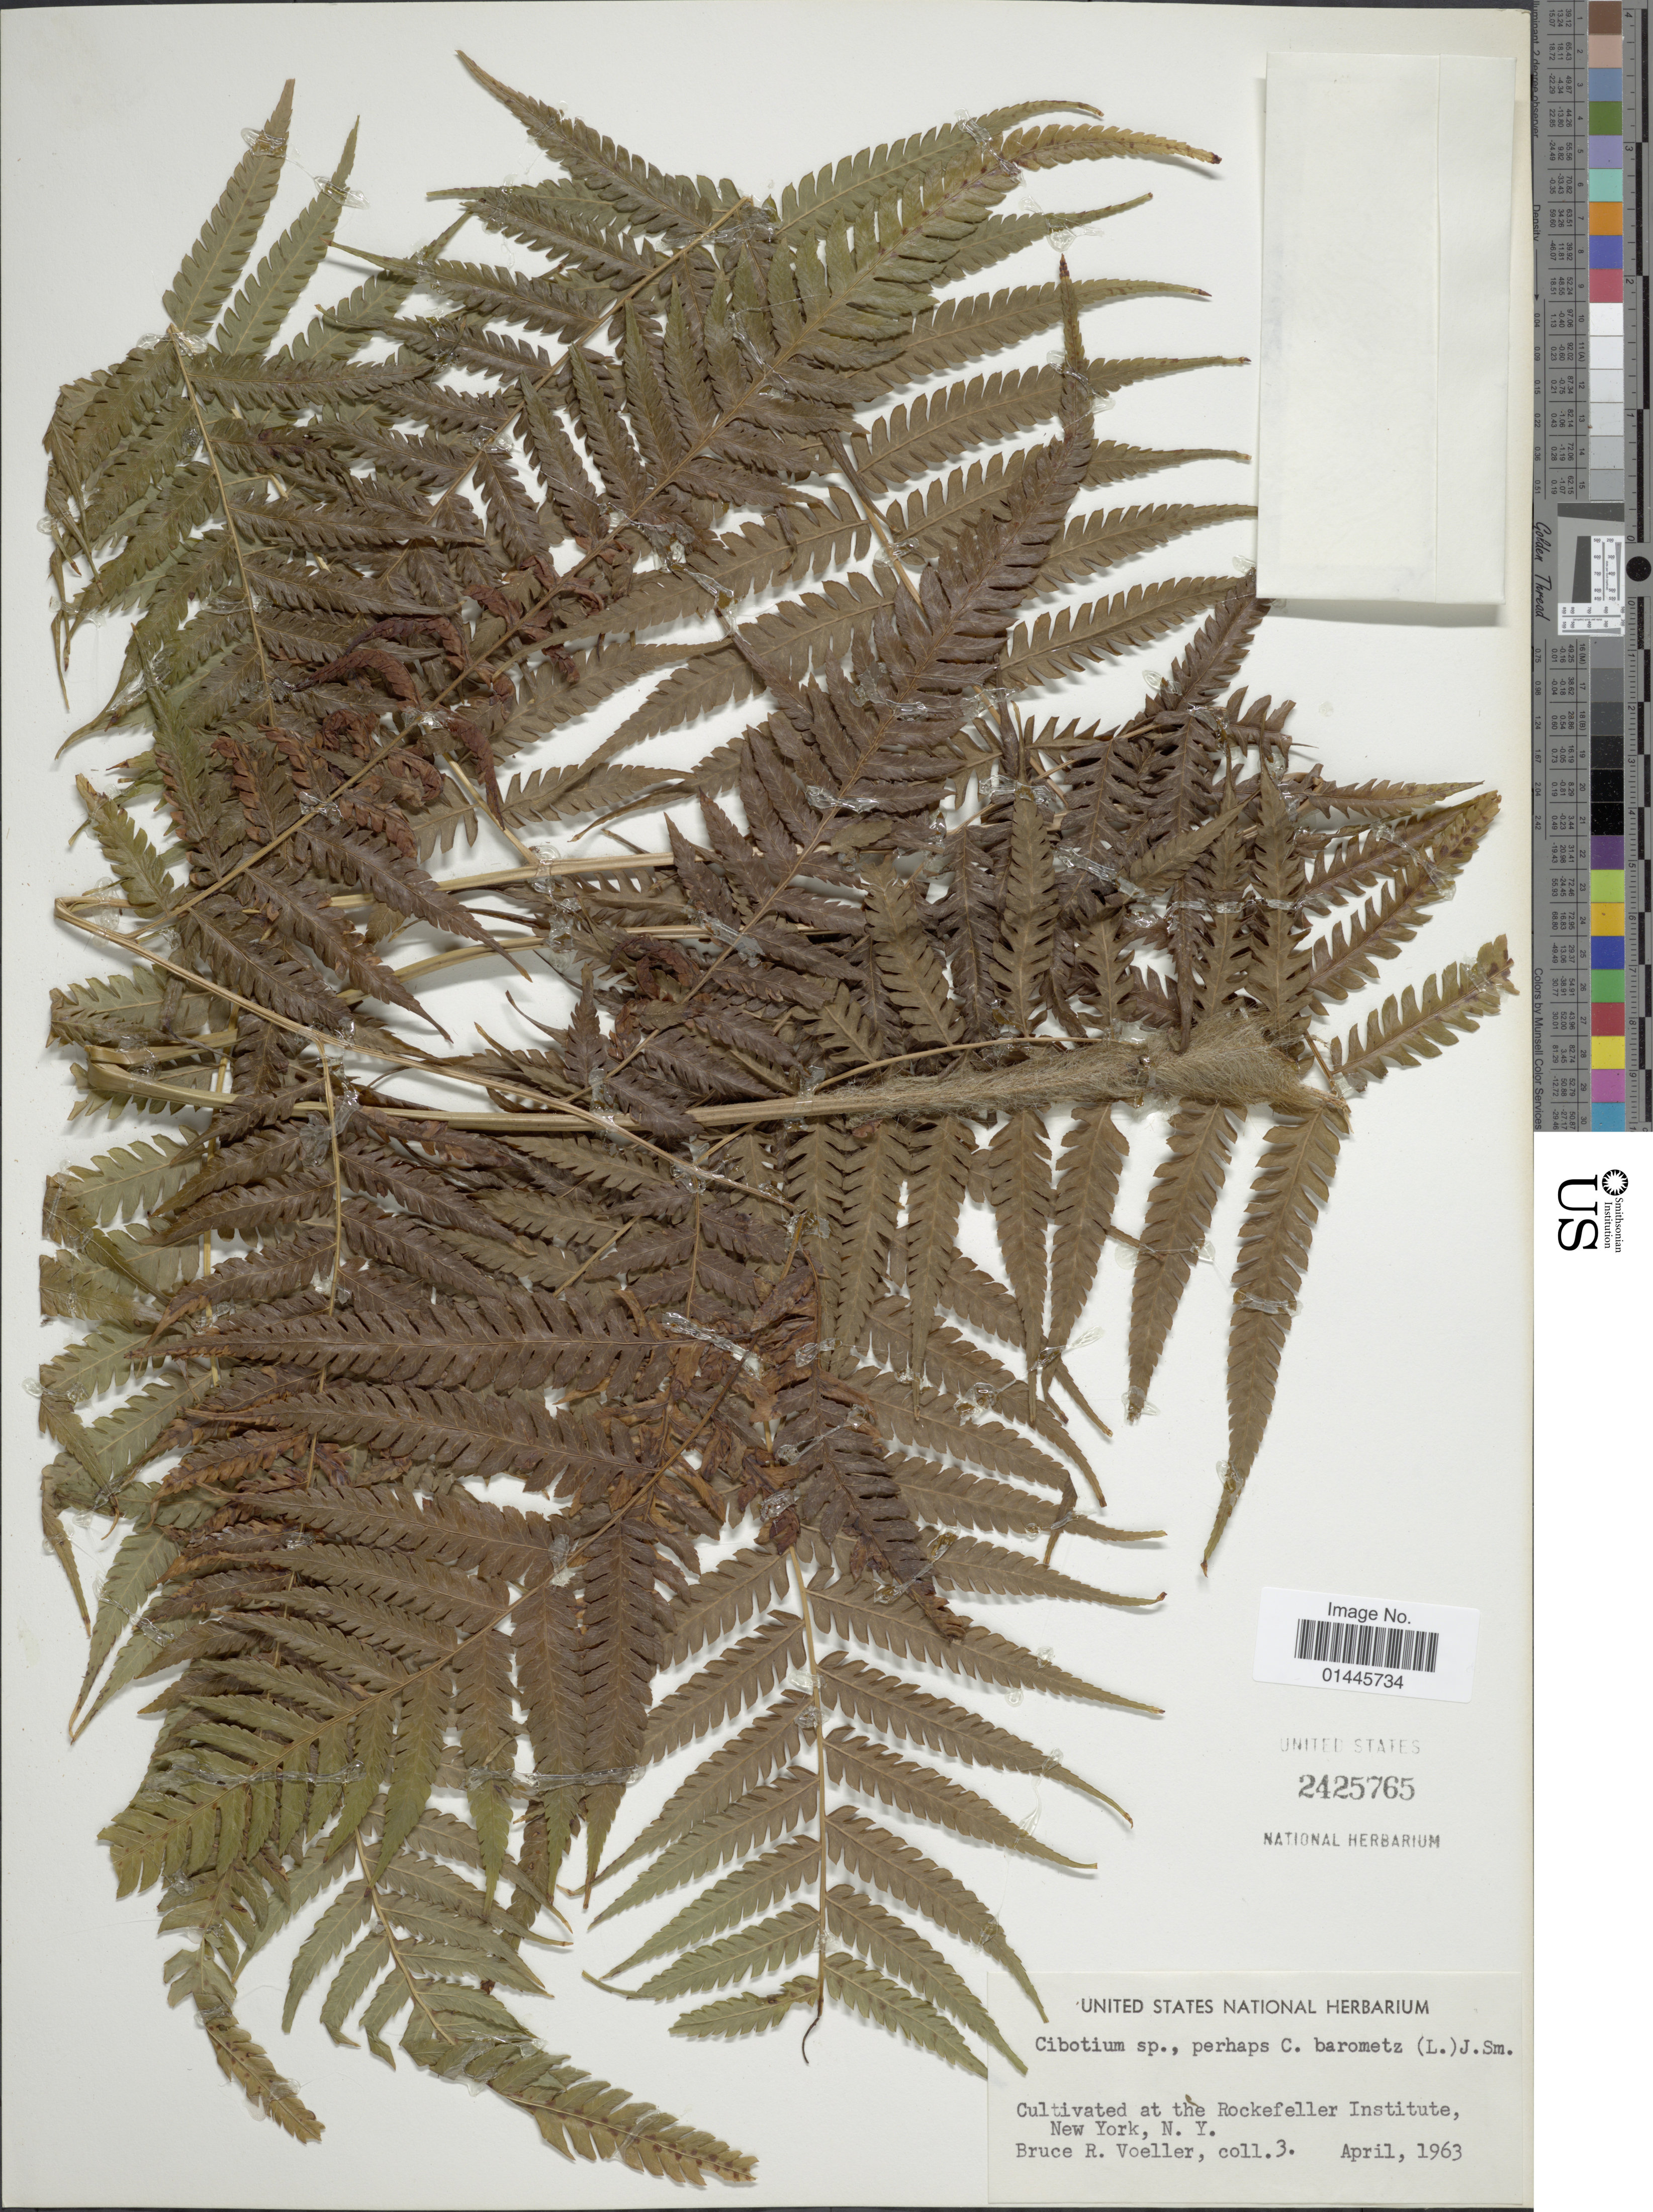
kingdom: Plantae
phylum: Tracheophyta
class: Polypodiopsida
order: Cyatheales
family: Cibotiaceae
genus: Cibotium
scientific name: Cibotium barometz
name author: (L.) J. Sm.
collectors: B. Voeller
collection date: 1963-04-03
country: United States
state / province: New York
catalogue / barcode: US 2425765